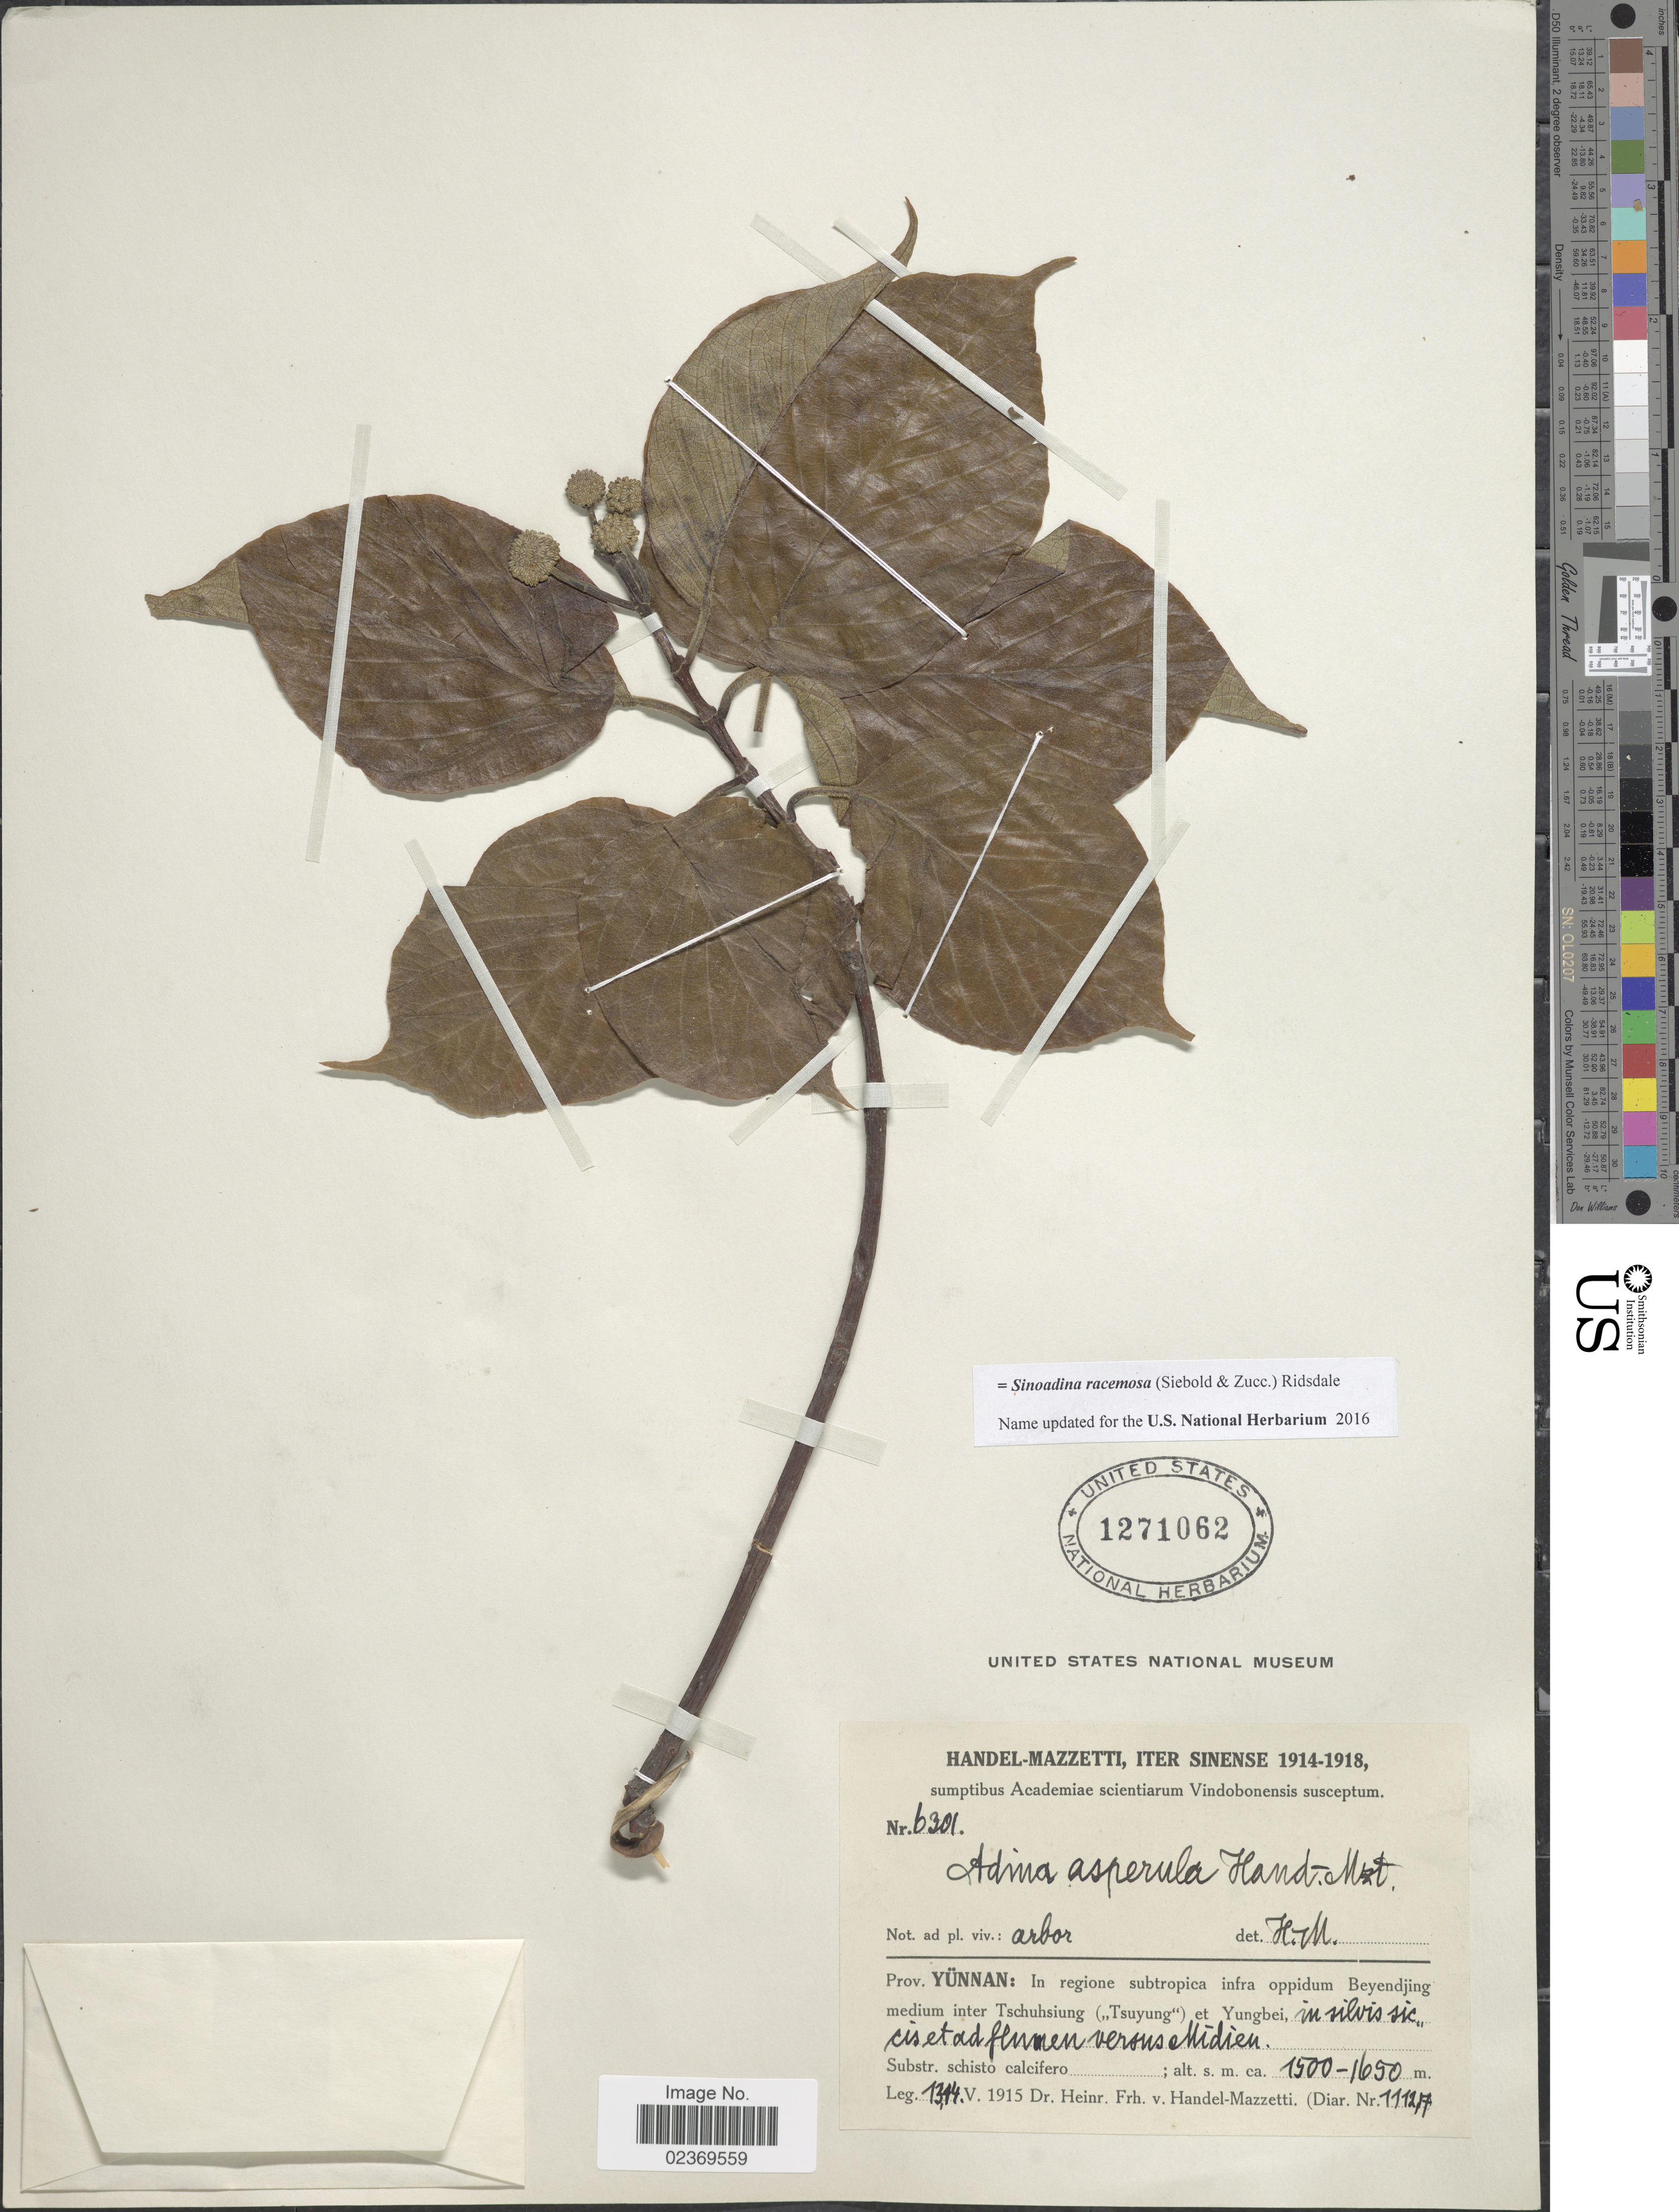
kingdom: Plantae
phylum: Tracheophyta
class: Magnoliopsida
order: Gentianales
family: Rubiaceae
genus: Sinoadina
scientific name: Sinoadina racemosa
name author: (Siebold & Zucc.) Risdale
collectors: H. Handel-Mazzetti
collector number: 6301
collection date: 1915-05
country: China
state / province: Yunnan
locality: In regione subtropica infra oppidum Beyendjing medium inter Tschuhsiung ("Tsuyung") et Yungbei in silvis siccis et ad flunen versus Midien [interpreted]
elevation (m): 1500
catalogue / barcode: US 1271062